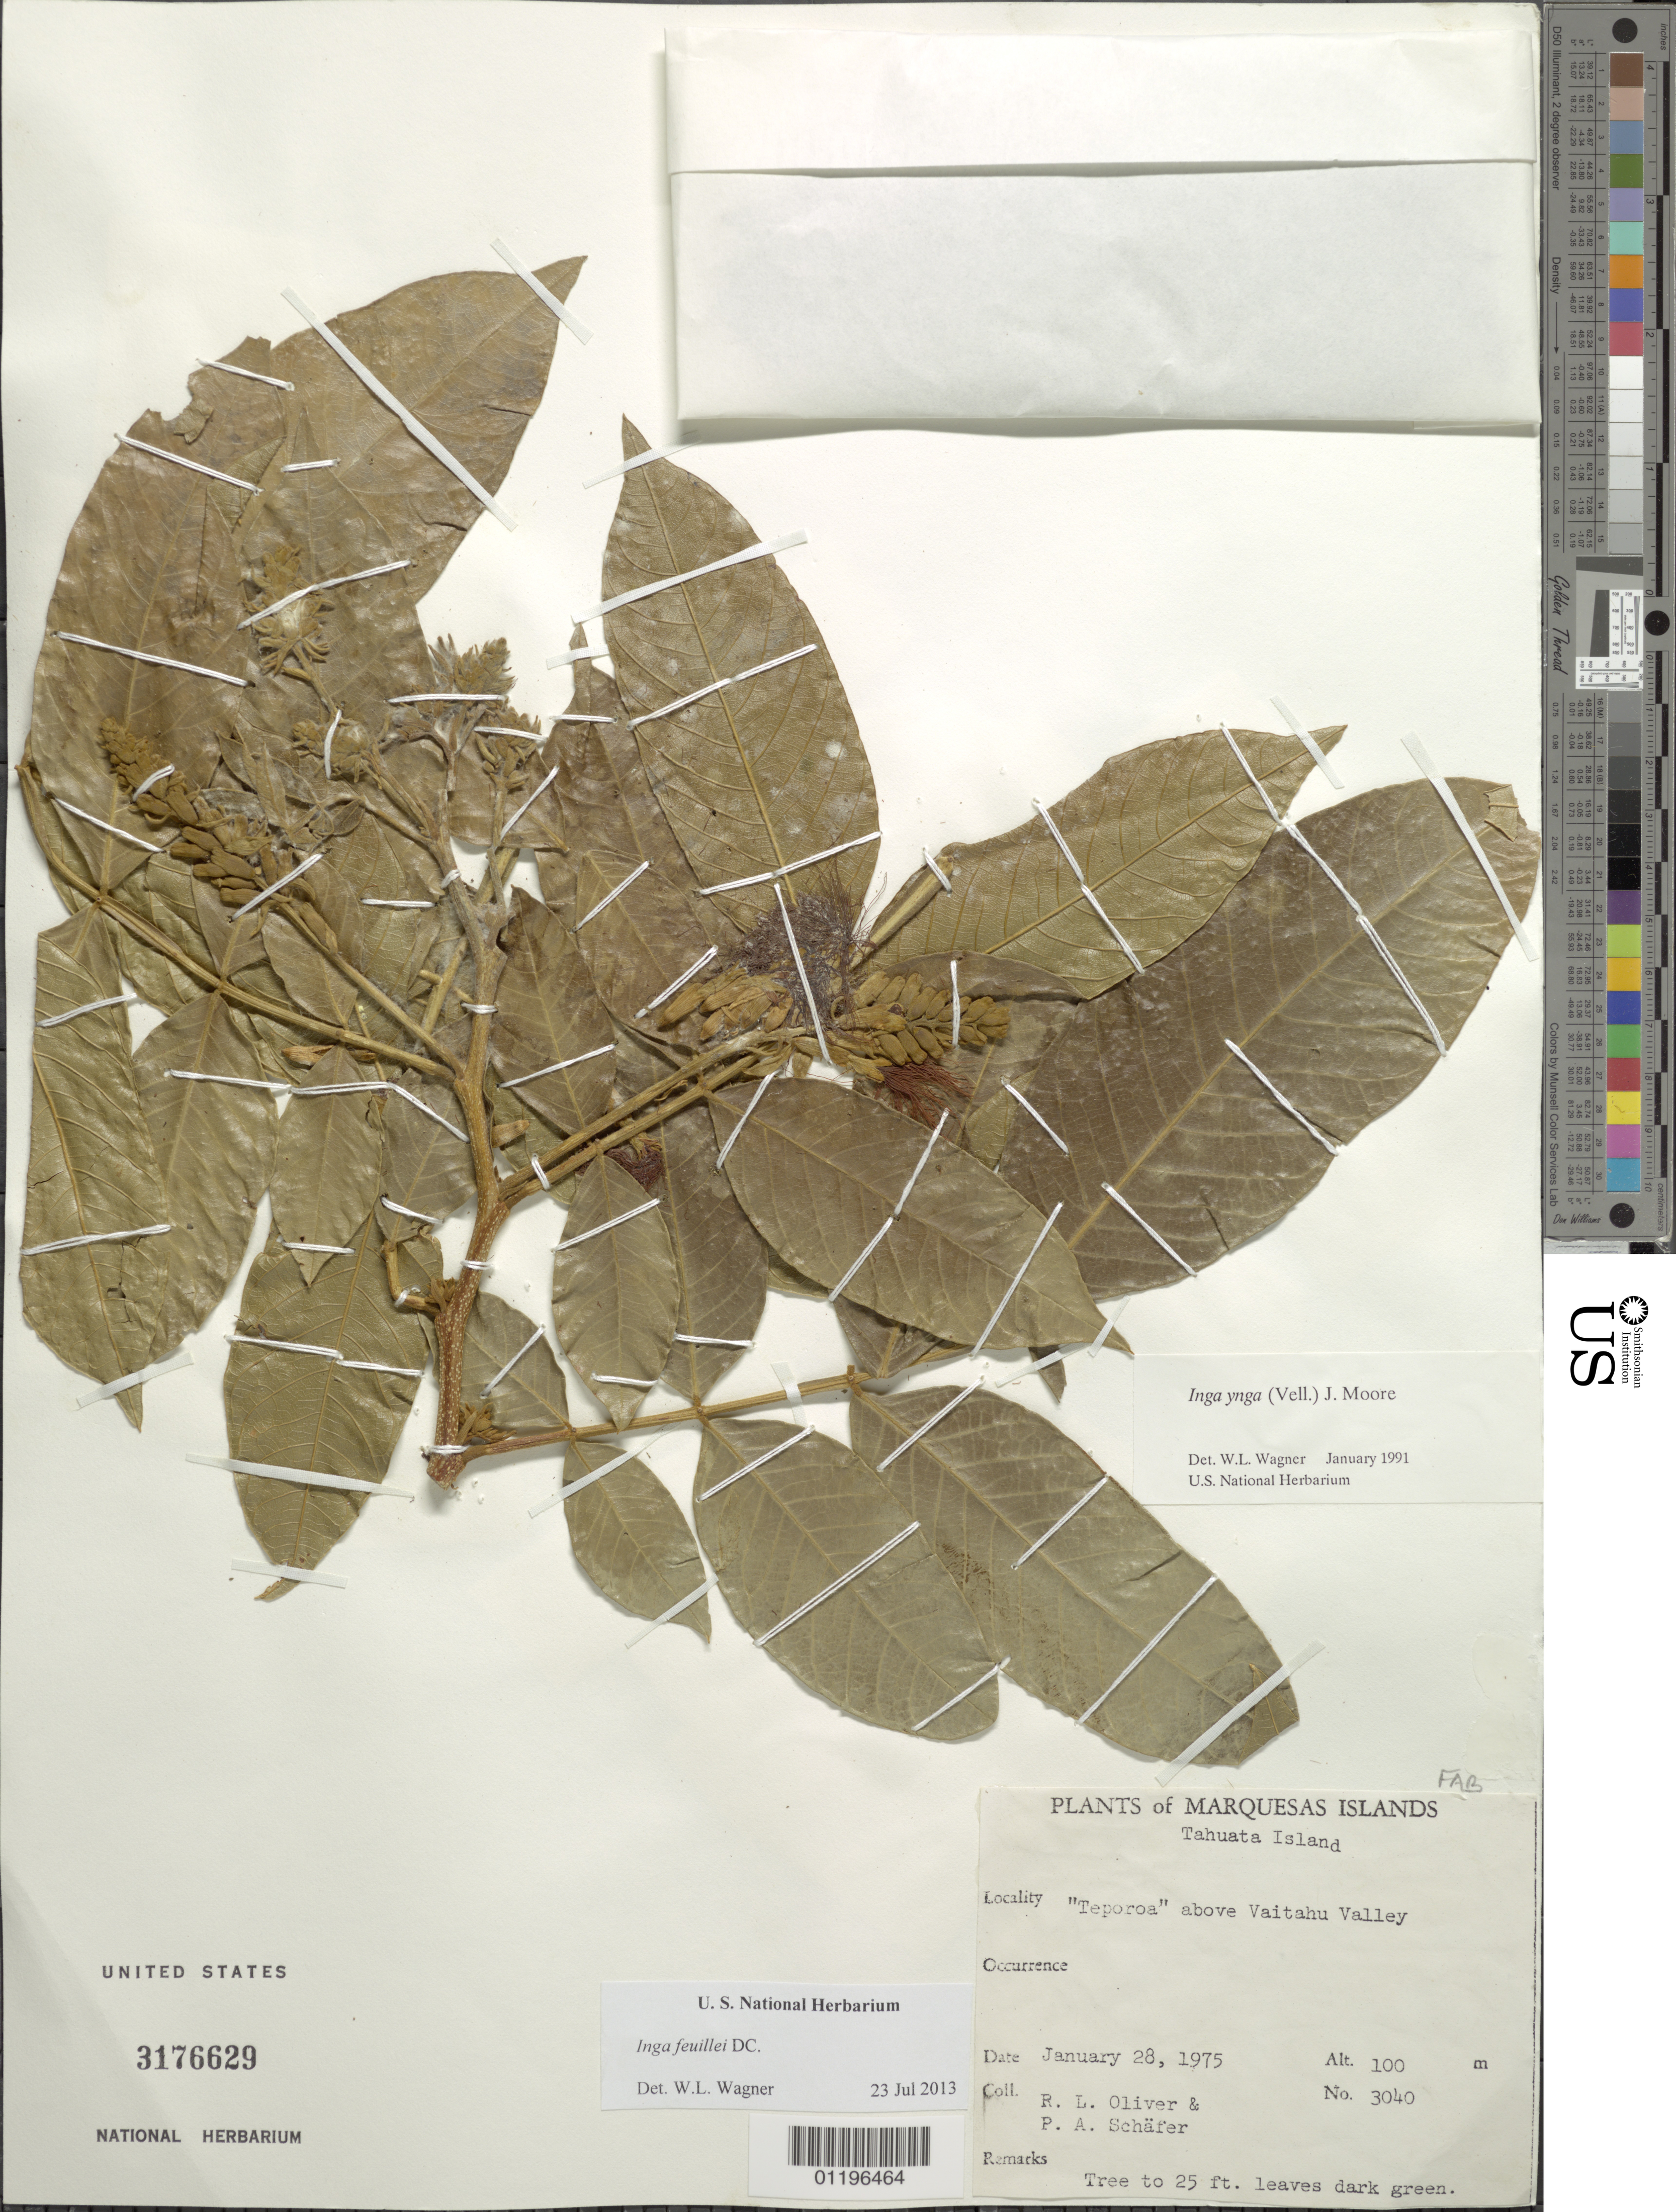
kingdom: Plantae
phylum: Tracheophyta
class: Magnoliopsida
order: Fabales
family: Fabaceae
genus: Inga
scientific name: Inga feuillei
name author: DC.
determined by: Gereau, R. E.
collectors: R. L. Oliver & P. A. Schäfer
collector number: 3040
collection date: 1975-01-28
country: French Polynesia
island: Tahuata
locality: "Teporoa" above Vaitahu Valley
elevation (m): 100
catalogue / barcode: US 3176629